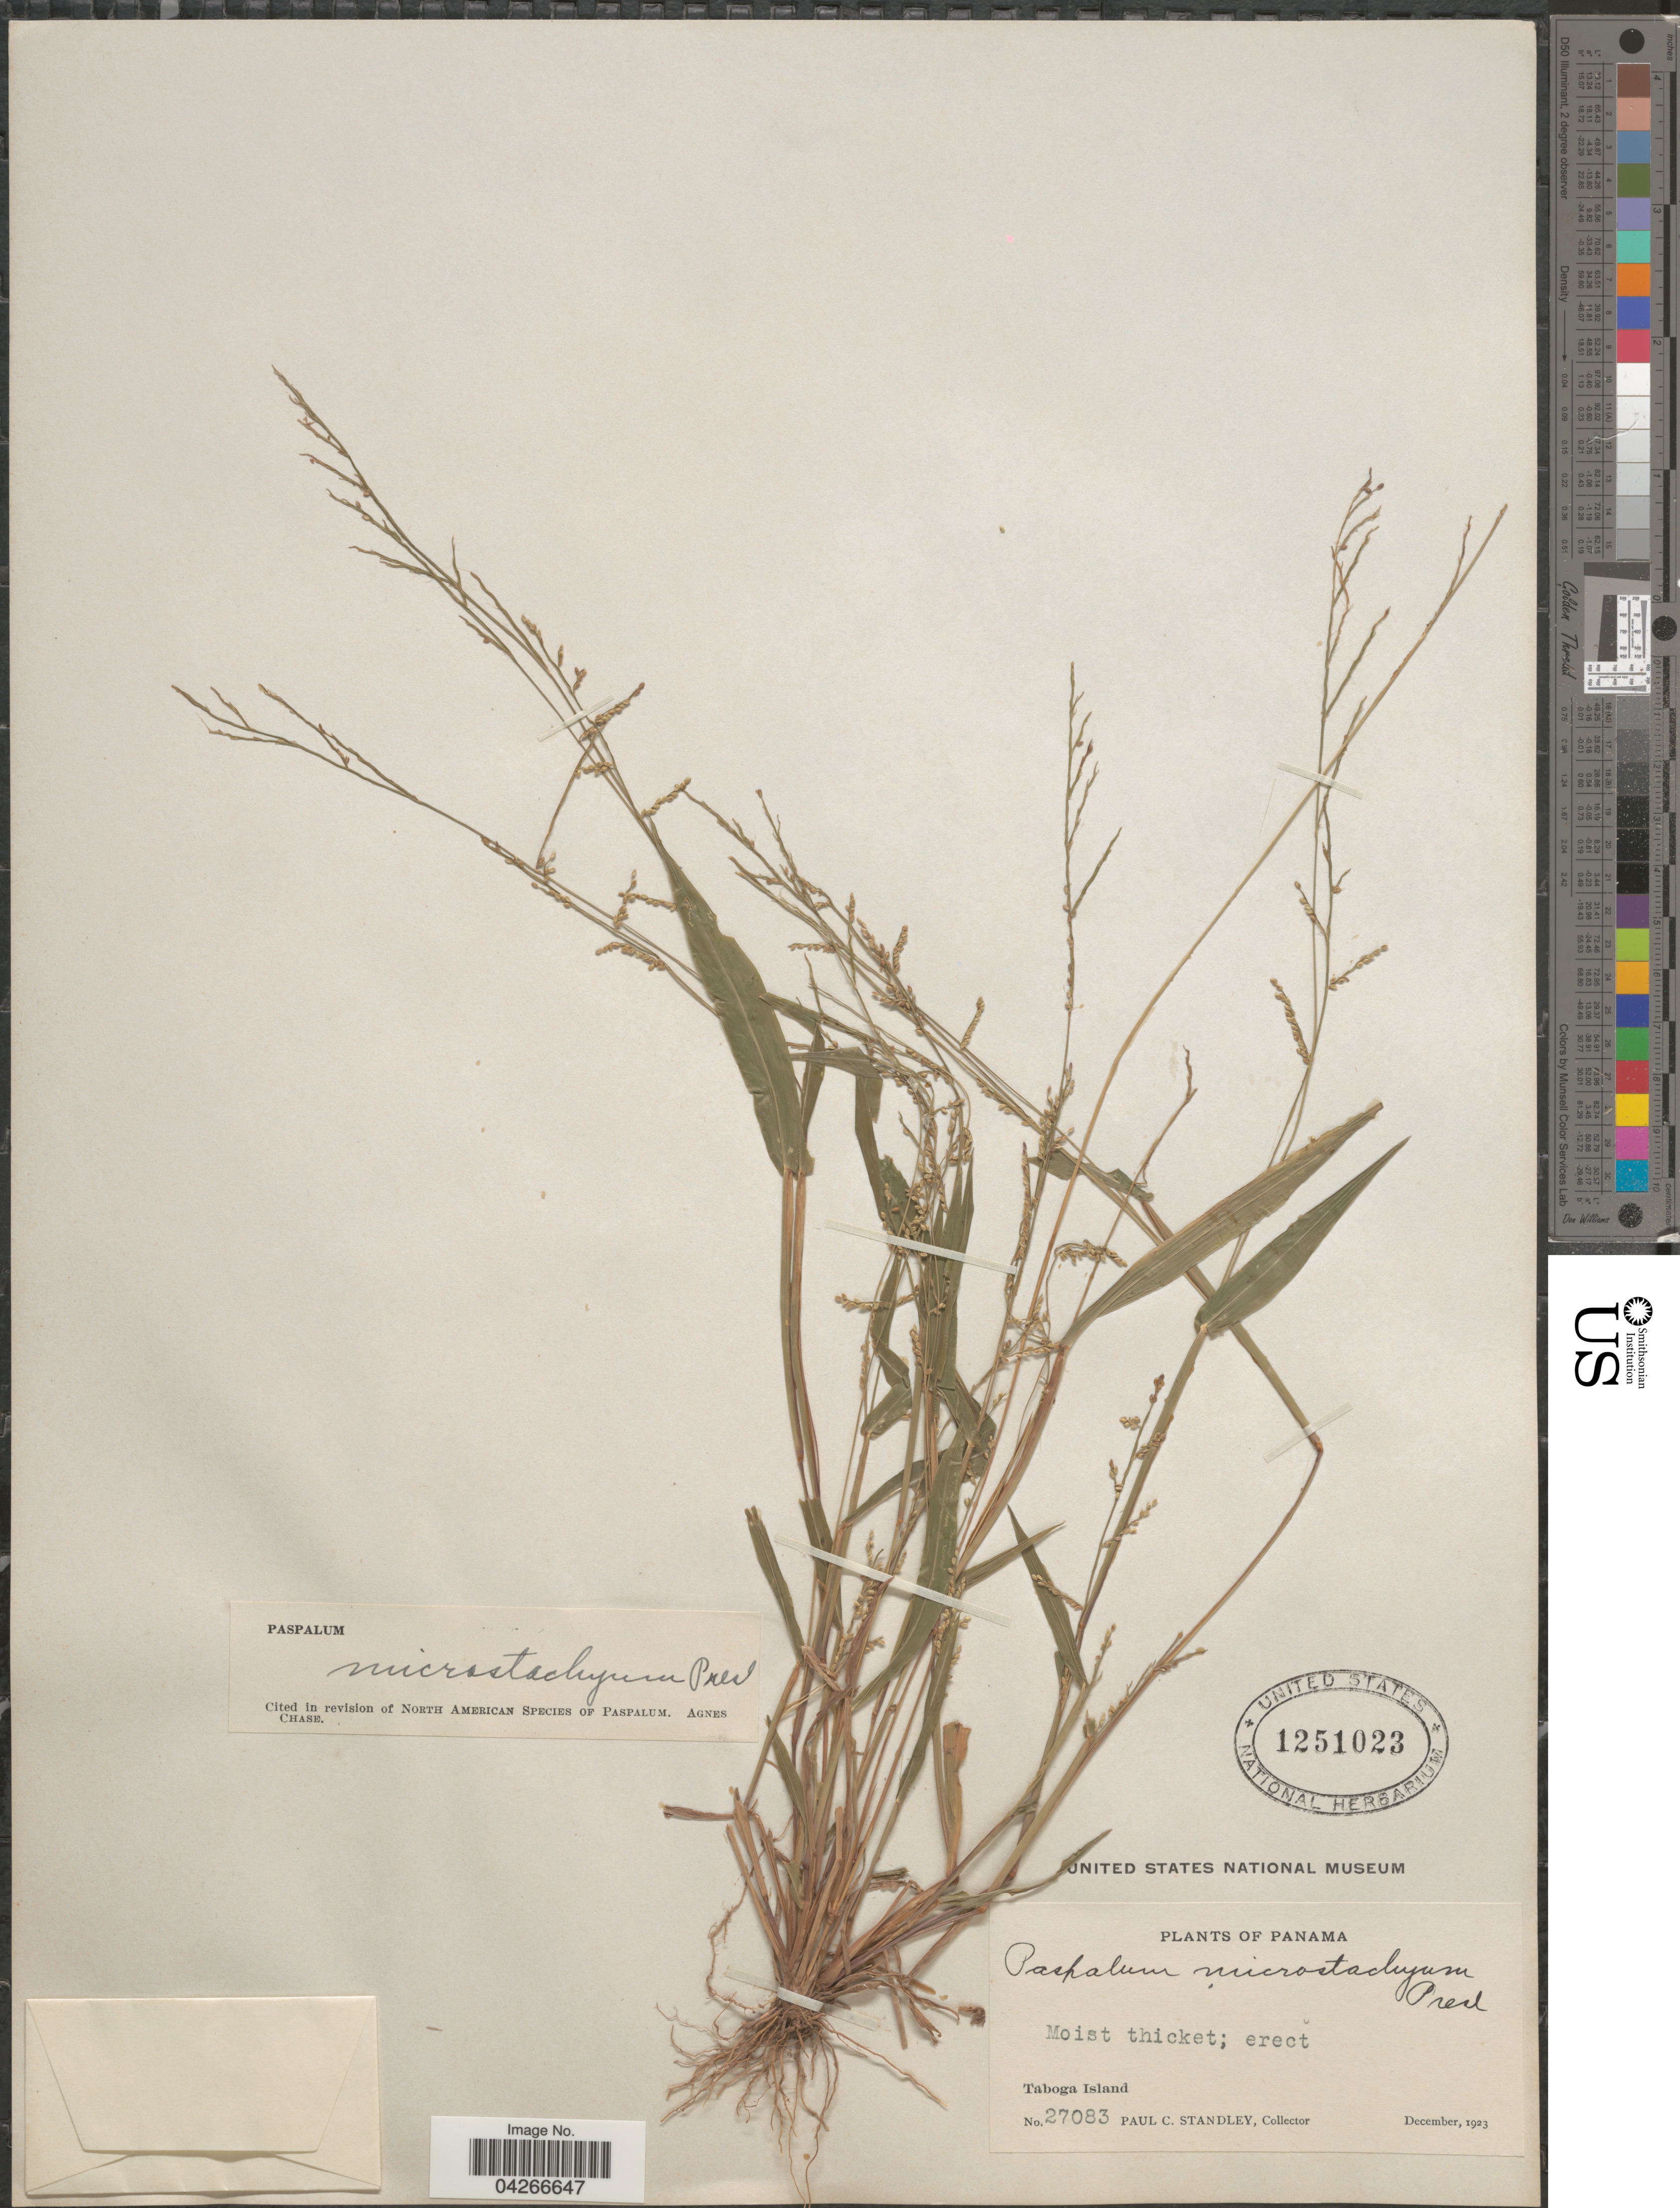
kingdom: Plantae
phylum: Tracheophyta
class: Liliopsida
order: Poales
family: Poaceae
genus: Paspalum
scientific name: Paspalum microstachyum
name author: J. Presl in C. Presl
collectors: P. C. Standley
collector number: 27083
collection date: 1923-12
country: Panama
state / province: Panamá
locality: Taboga Island.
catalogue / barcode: US 1251023